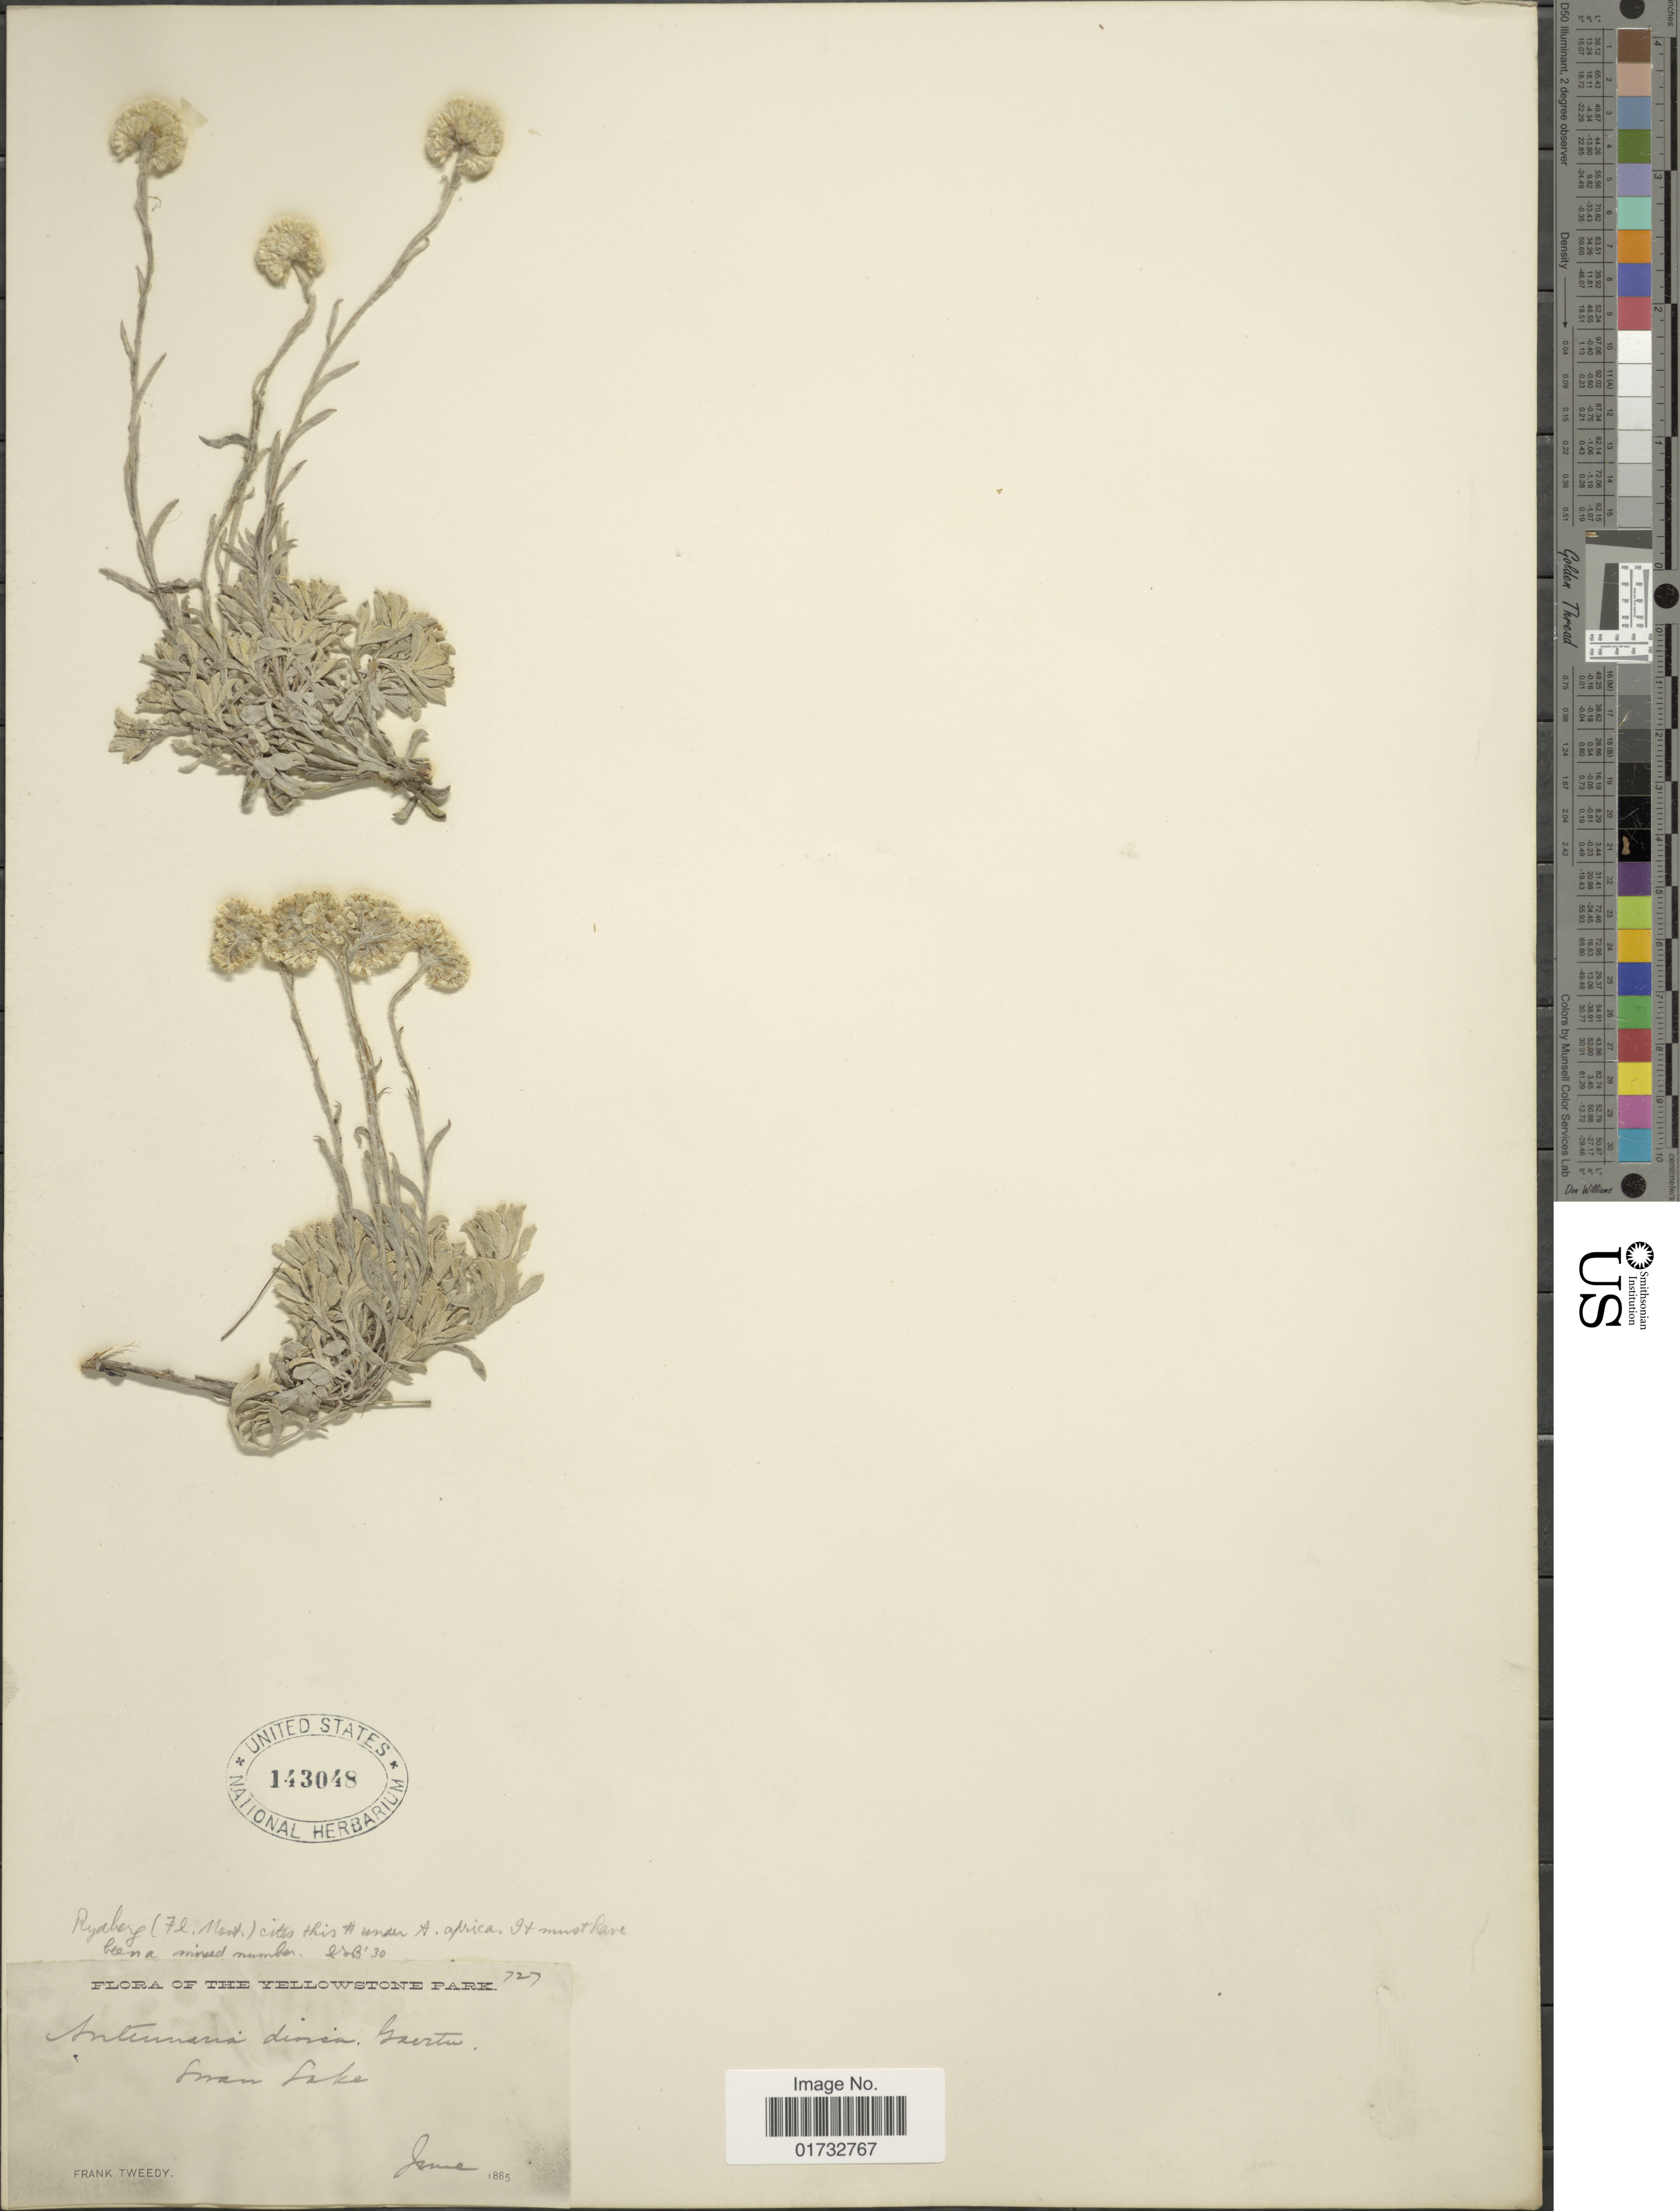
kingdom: Plantae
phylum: Tracheophyta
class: Magnoliopsida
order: Asterales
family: Asteraceae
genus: Antennaria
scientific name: Antennaria reflexa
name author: E.E. Nelson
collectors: F. Tweedy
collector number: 727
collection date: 1885-06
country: United States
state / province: Wyoming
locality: Yellowstone Park. Swan Lake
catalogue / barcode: US 143048